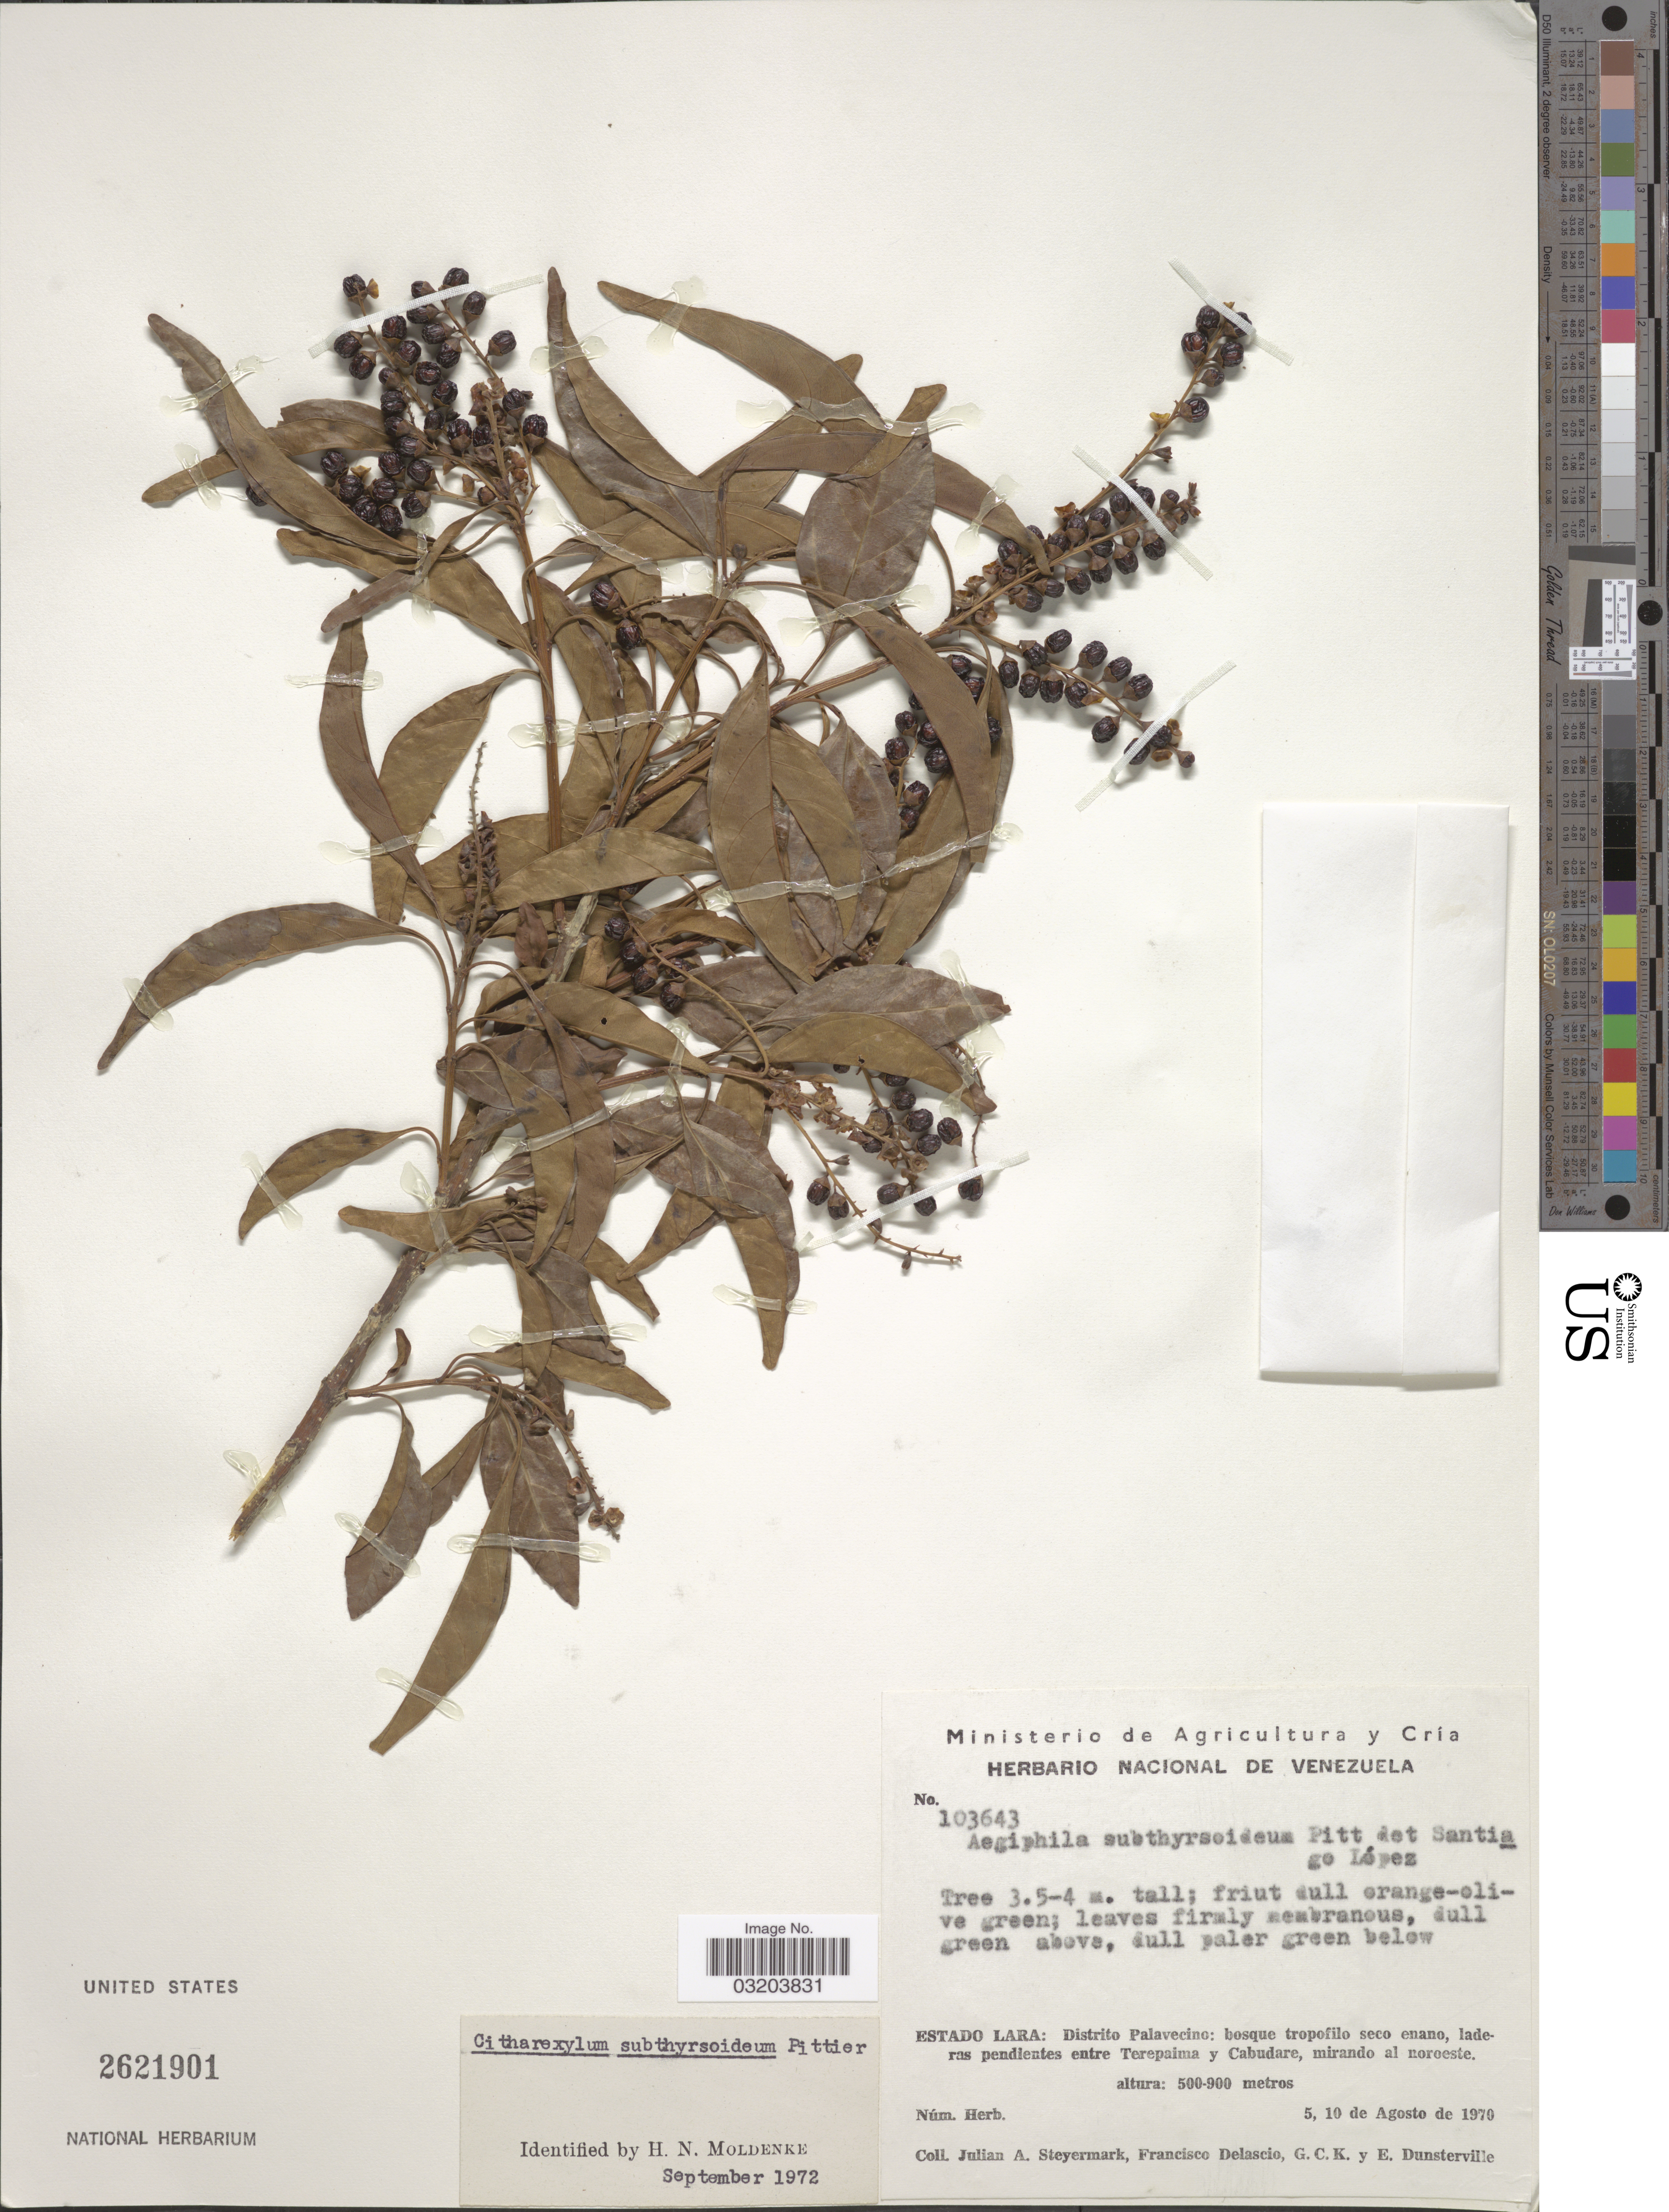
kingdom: Plantae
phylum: Tracheophyta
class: Magnoliopsida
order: Lamiales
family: Verbenaceae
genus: Citharexylum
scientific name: Citharexylum subthyrsoideum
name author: Pittier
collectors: J. Steyermark, F. Delascio C., G. C. K. Dunsterville & E. Dunsterville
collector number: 103643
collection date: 1970-08-05/1970-08-10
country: Venezuela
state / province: Lara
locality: Distrito Palavecino: laderas pendientes entre Terepaima y Cabudare, mirando al noroeste.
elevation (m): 500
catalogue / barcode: US 2621901